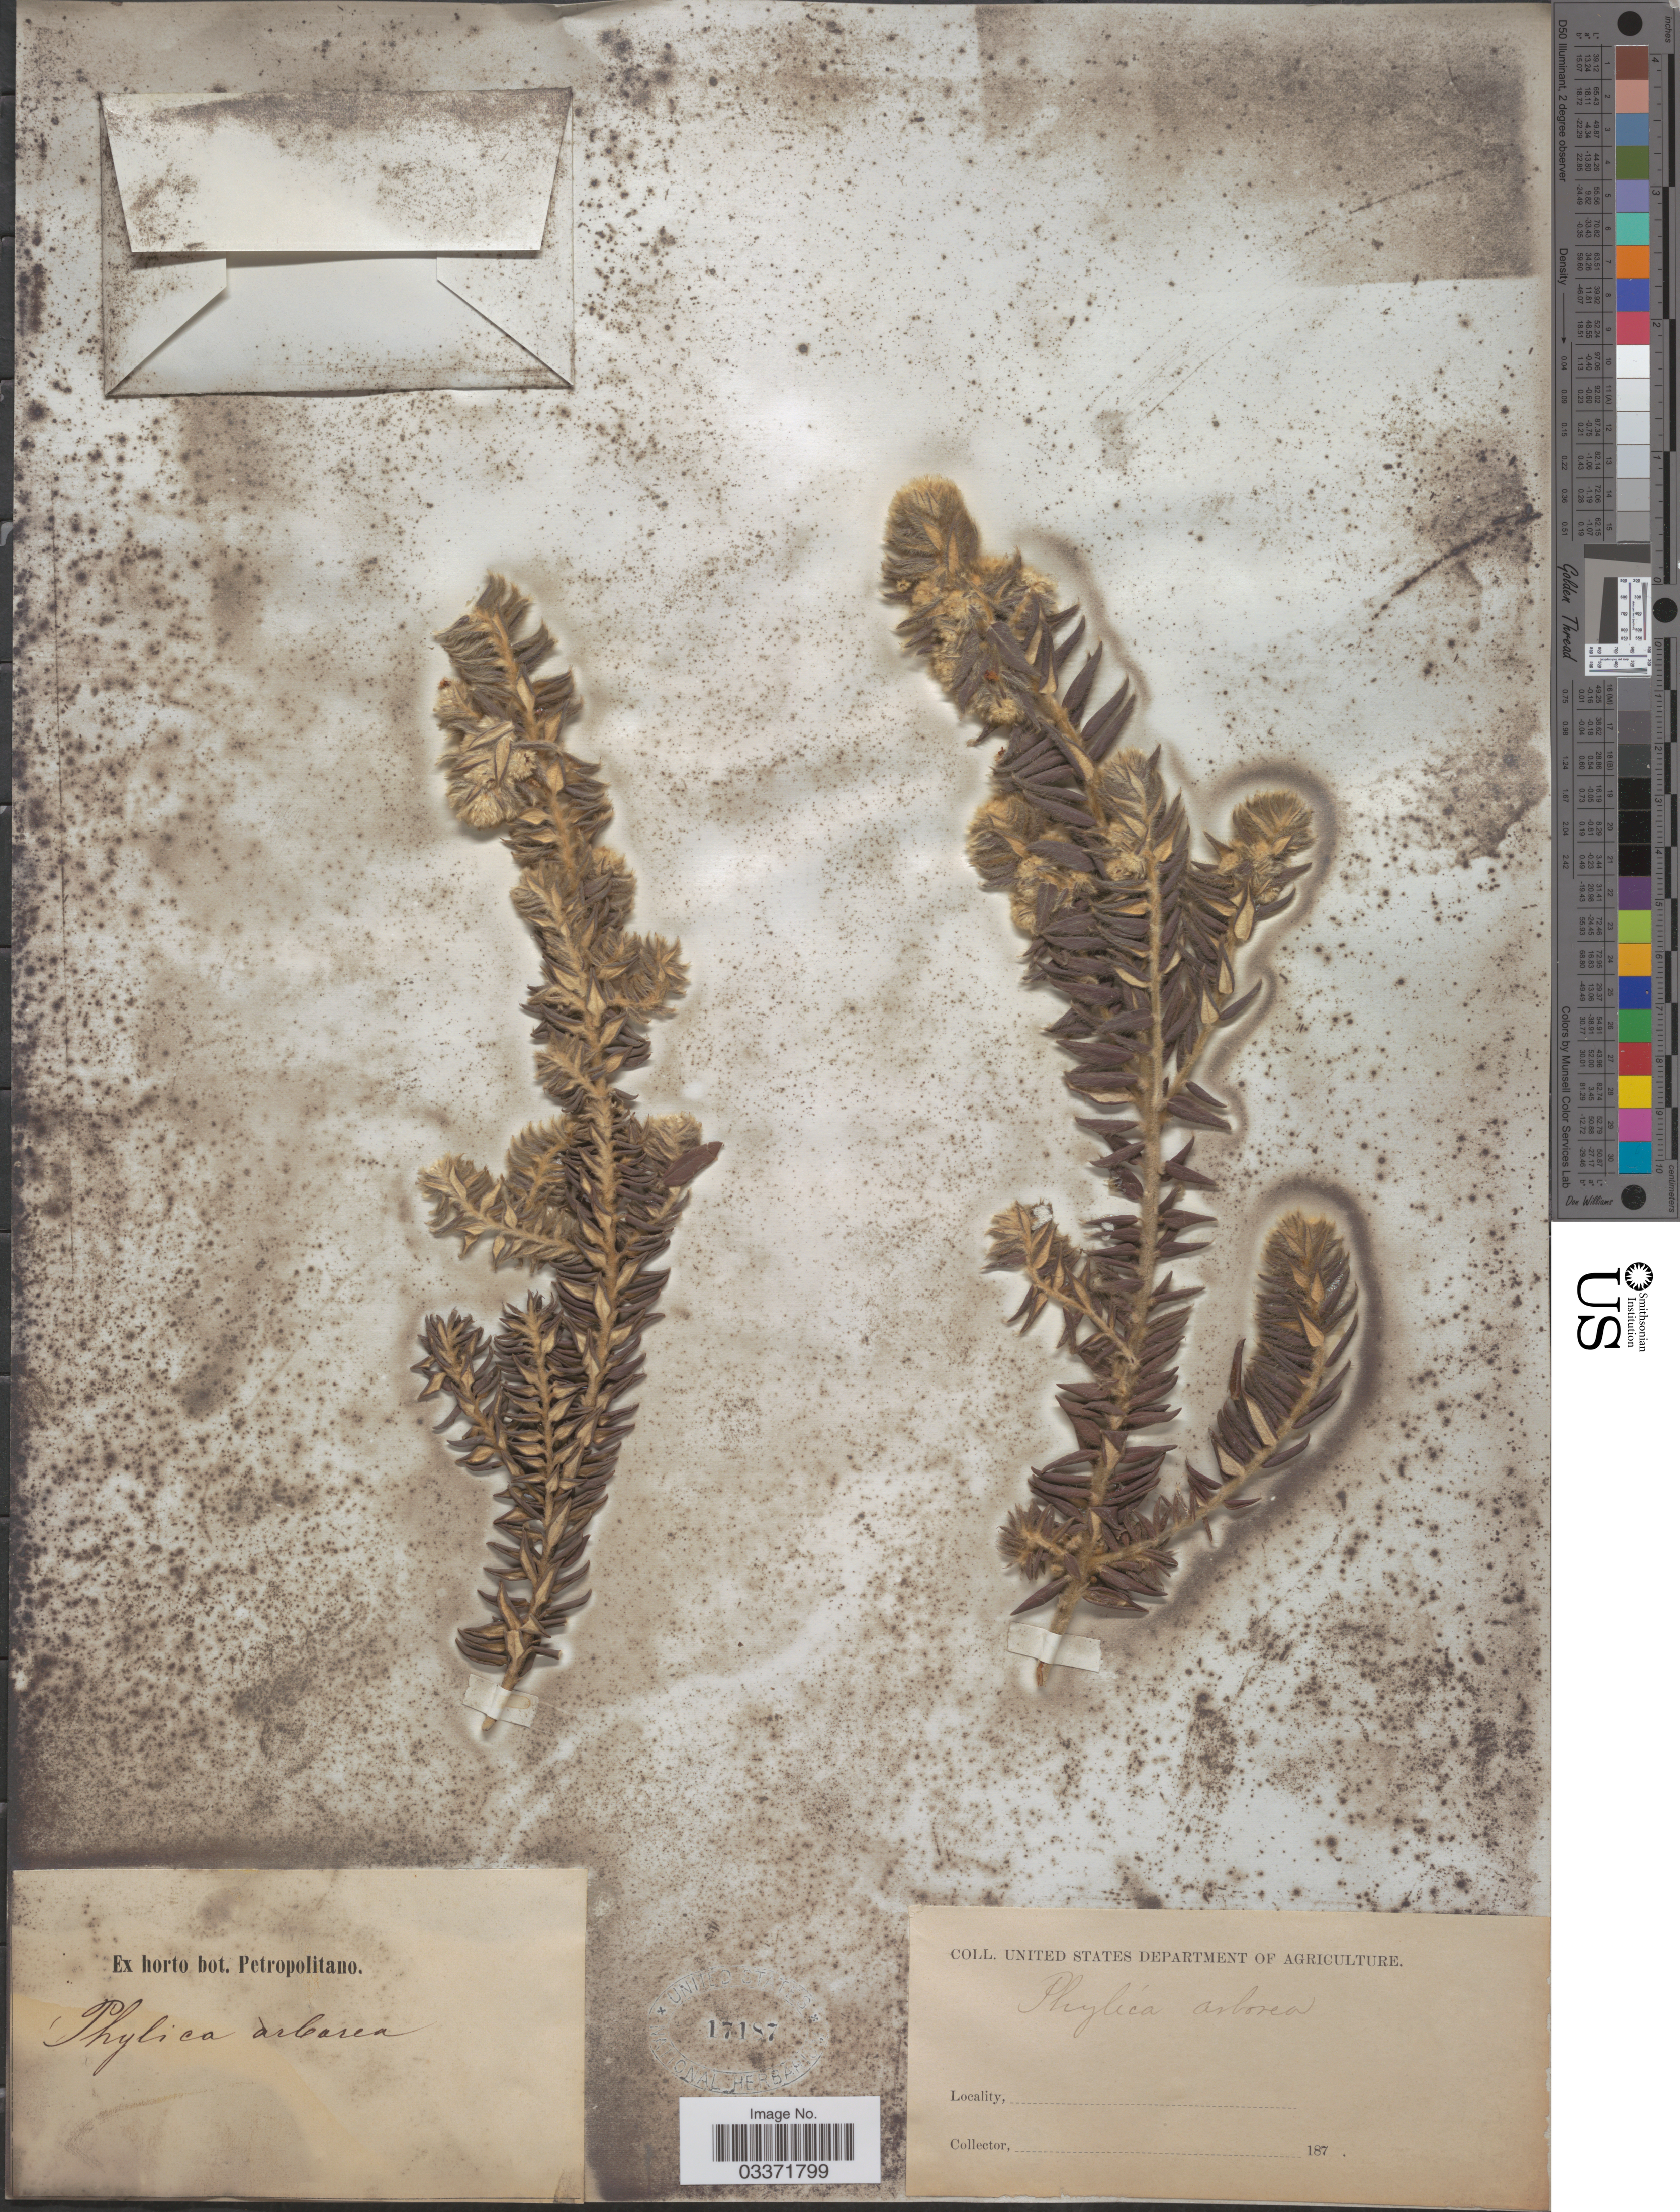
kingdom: Plantae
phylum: Tracheophyta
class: Magnoliopsida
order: Rosales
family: Rhamnaceae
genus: Phylica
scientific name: Phylica arborea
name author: A. Thouars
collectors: ex Horto Bot. Petropolitano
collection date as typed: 187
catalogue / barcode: US 17187